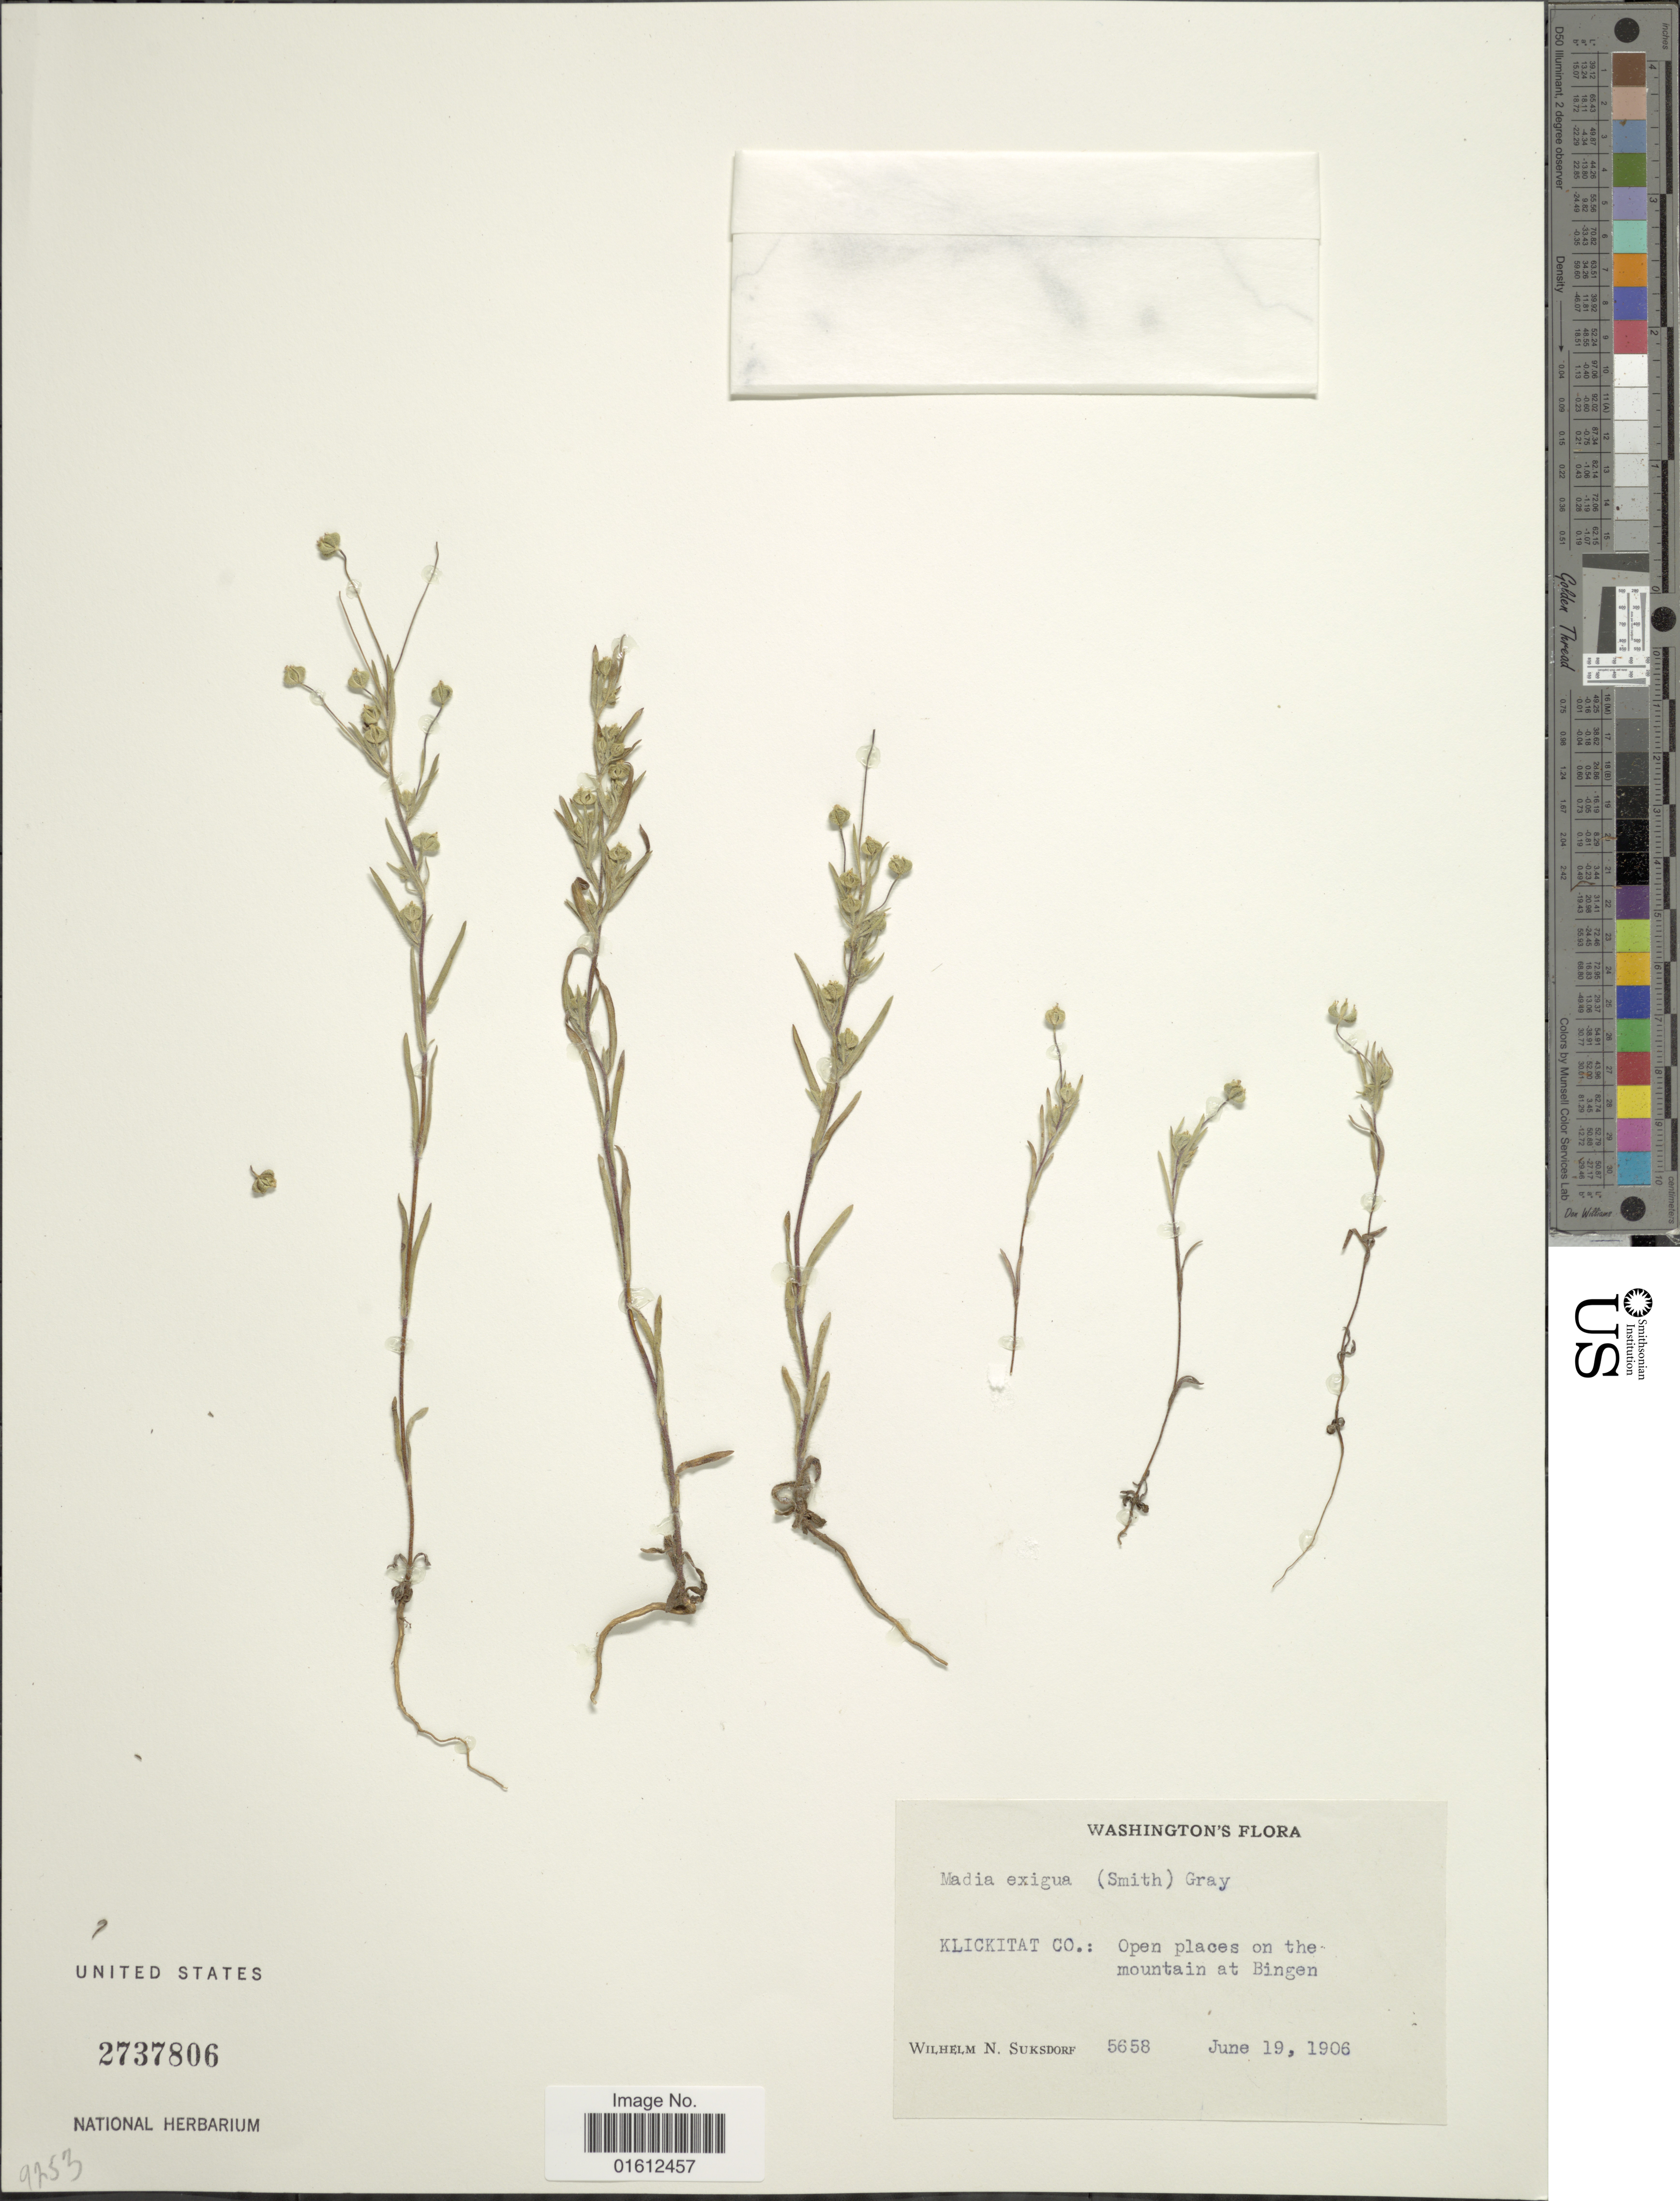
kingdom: Plantae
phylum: Tracheophyta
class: Magnoliopsida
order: Asterales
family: Asteraceae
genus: Madia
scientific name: Madia exigua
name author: (Sm.) A. Gray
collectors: W. N. Suksdorf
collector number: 5658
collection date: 1906-06-19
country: United States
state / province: Washington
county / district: Klickitat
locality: Klickitat Co.: Open places on the mountain at Bingen.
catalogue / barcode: US 2737806